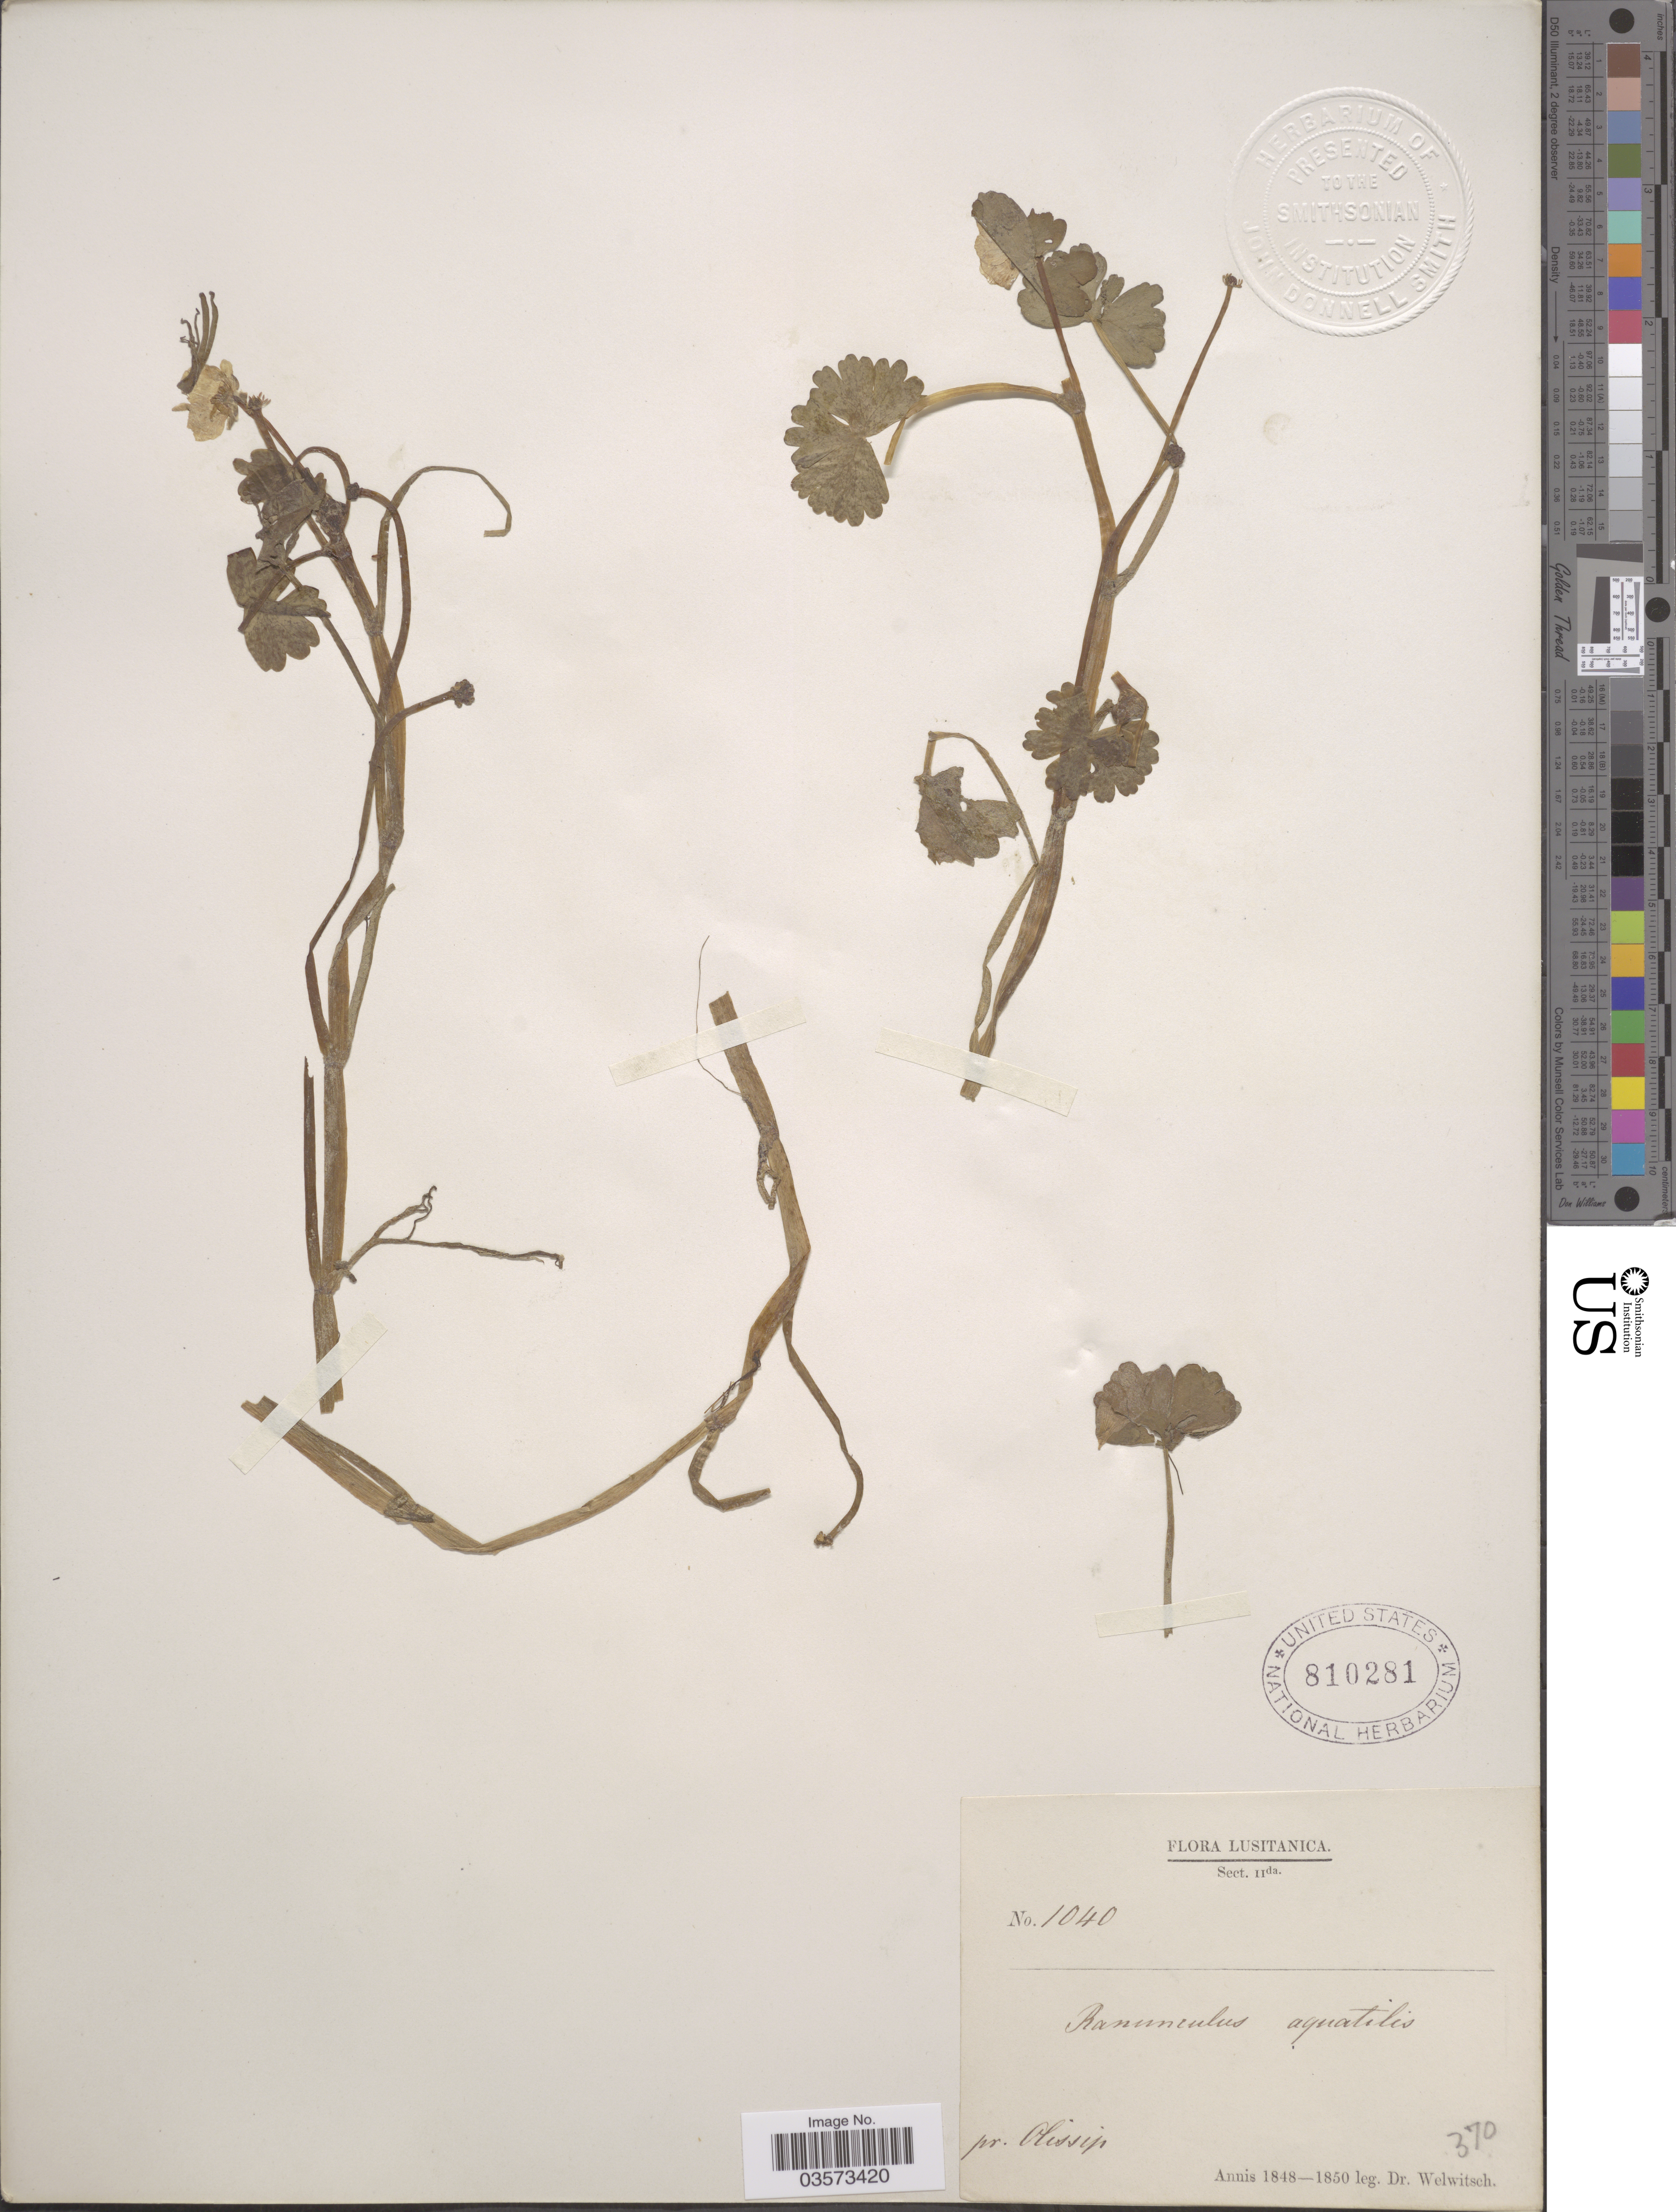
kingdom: Plantae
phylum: Tracheophyta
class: Magnoliopsida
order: Ranunculales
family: Ranunculaceae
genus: Ranunculus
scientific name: Ranunculus aquatilis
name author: L.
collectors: -. Welwitsch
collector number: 1040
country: Portugal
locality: Lusitanica. Pr. Olissip.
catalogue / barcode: US 810281